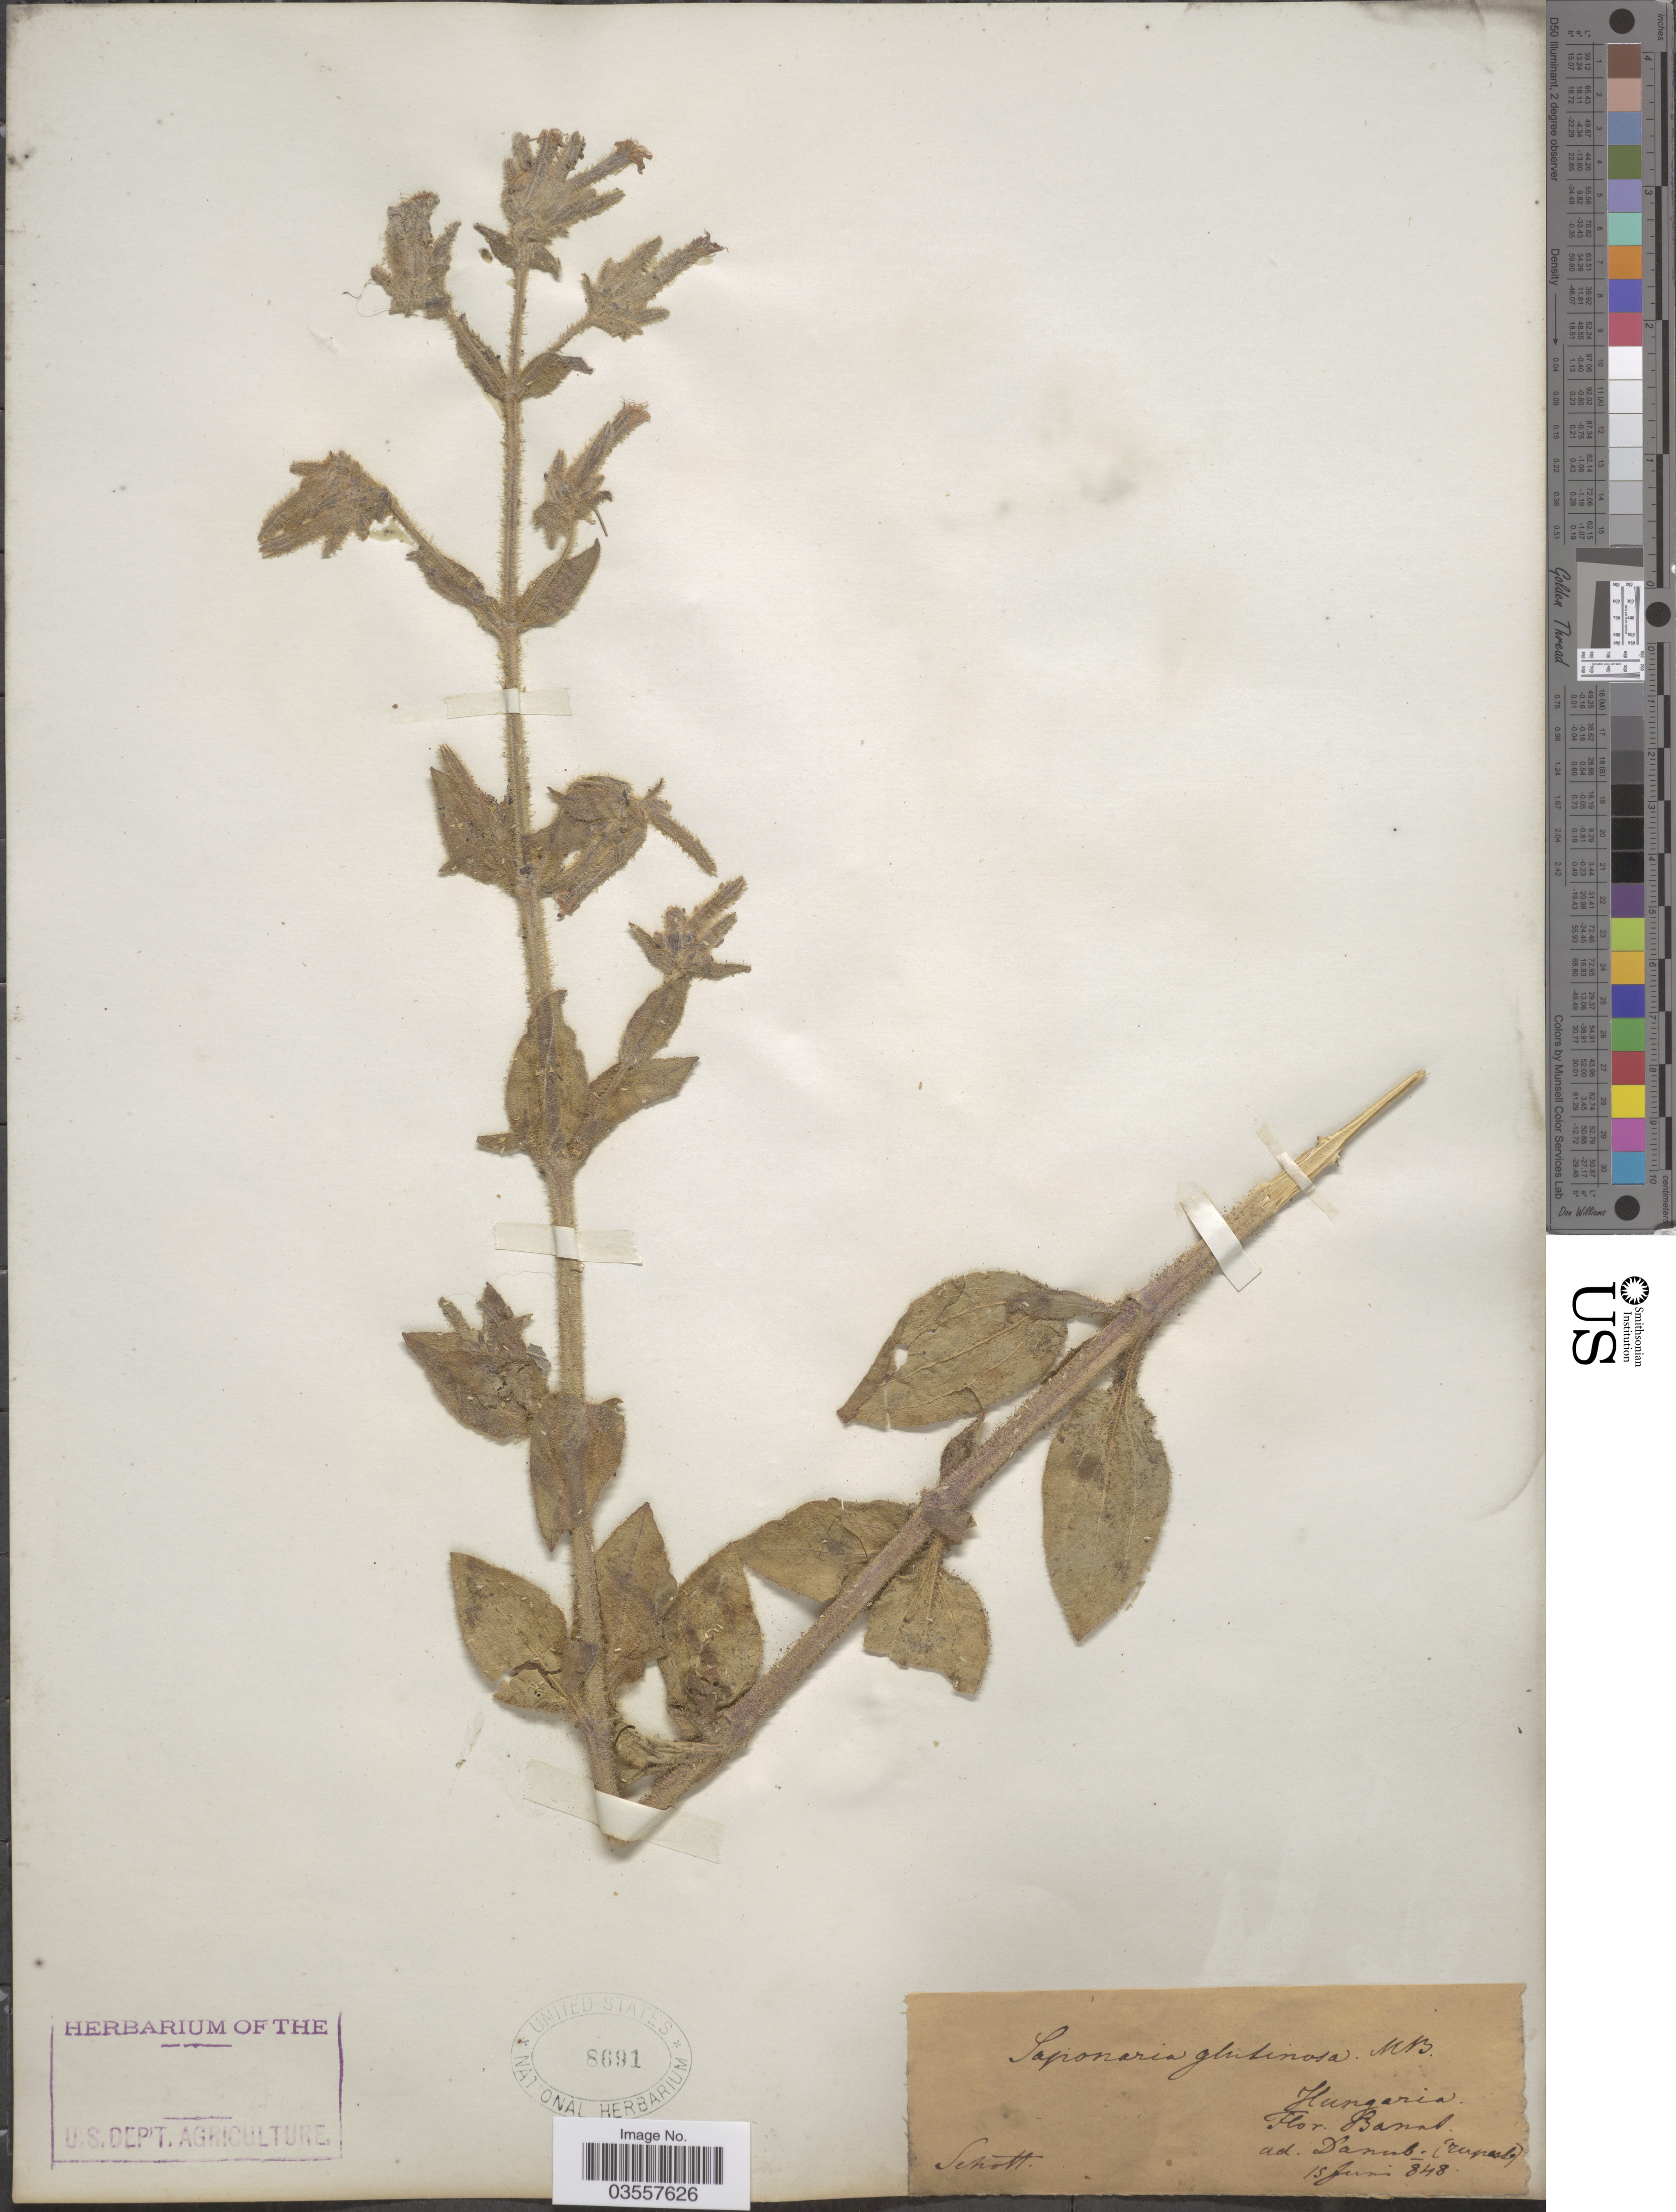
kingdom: Plantae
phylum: Tracheophyta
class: Magnoliopsida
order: Caryophyllales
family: Caryophyllaceae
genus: Saponaria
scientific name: Saponaria glutinosa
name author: M. Bieb.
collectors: Schott, --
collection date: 1848-06-15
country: Hungary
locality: Hungaria. Banat ad. Danub.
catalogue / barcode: US 8691